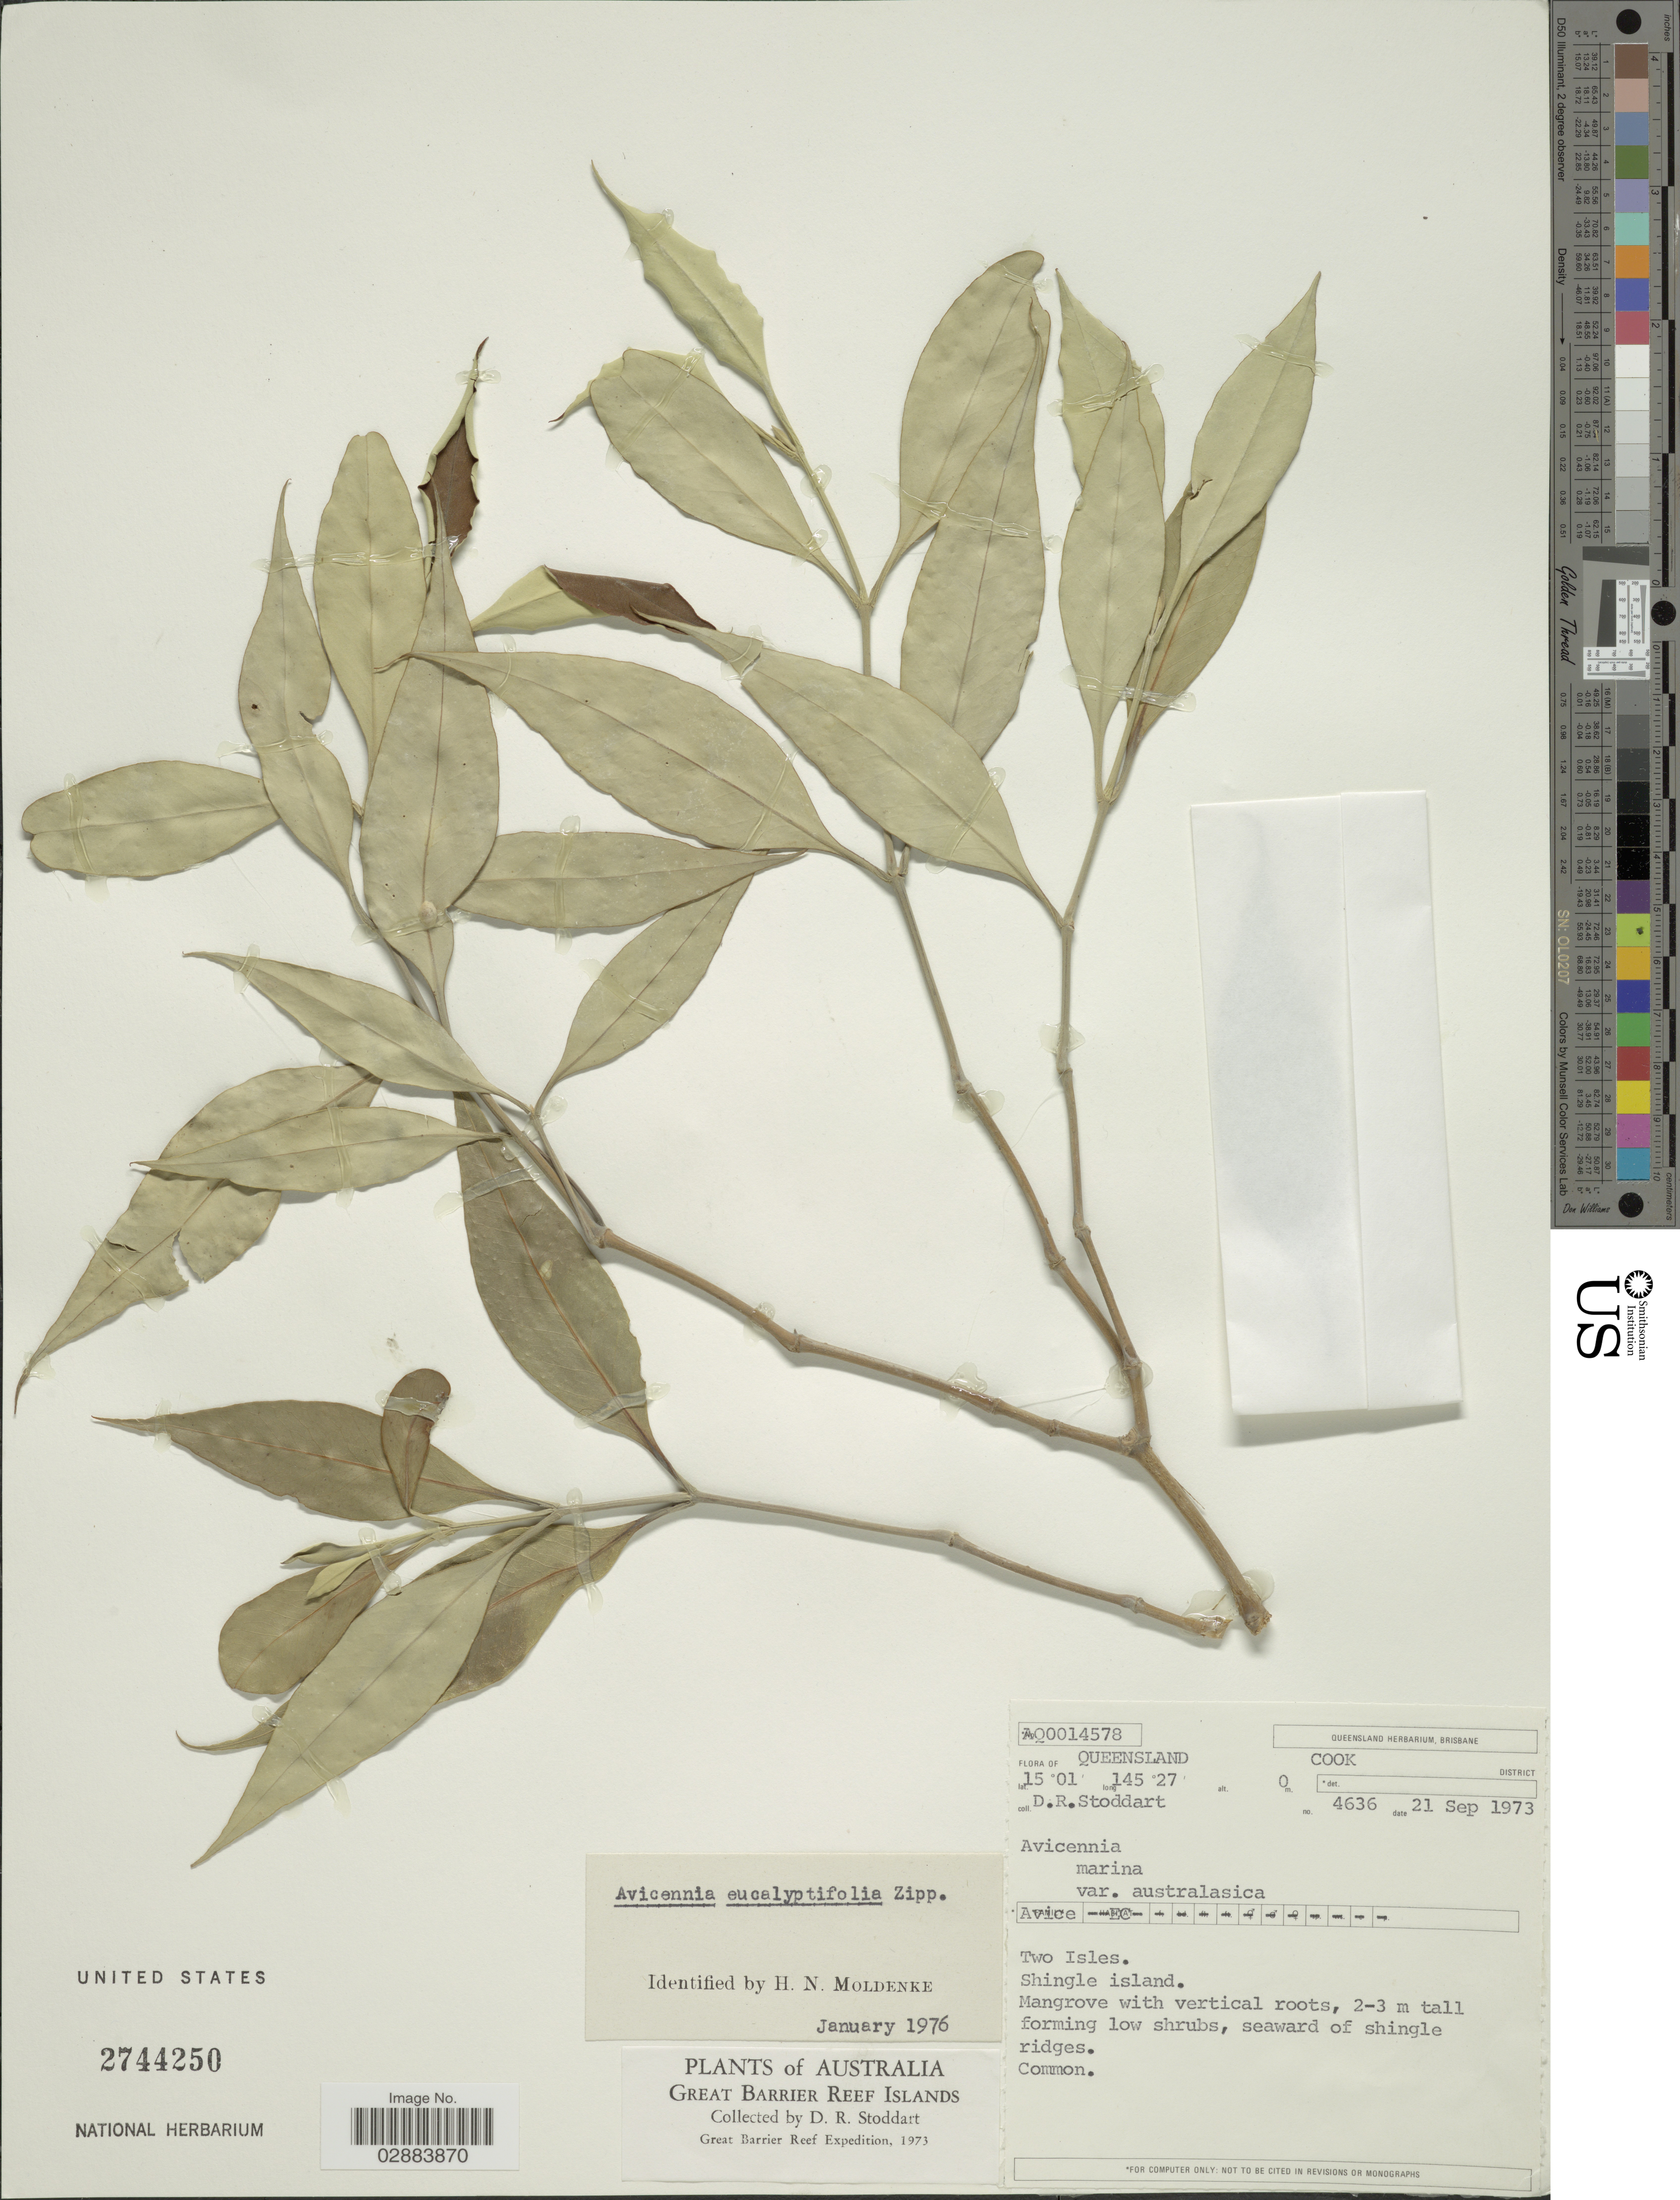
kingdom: Plantae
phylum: Tracheophyta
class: Magnoliopsida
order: Lamiales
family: Acanthaceae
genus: Avicennia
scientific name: Avicennia eucalyptifolia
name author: (Valeton) Zipp. ex Moldenke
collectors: D. R. Stoddart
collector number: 4636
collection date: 1973-09-21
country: Australia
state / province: Queensland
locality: Cook District. Two Isles.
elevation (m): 0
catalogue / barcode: US 2744250